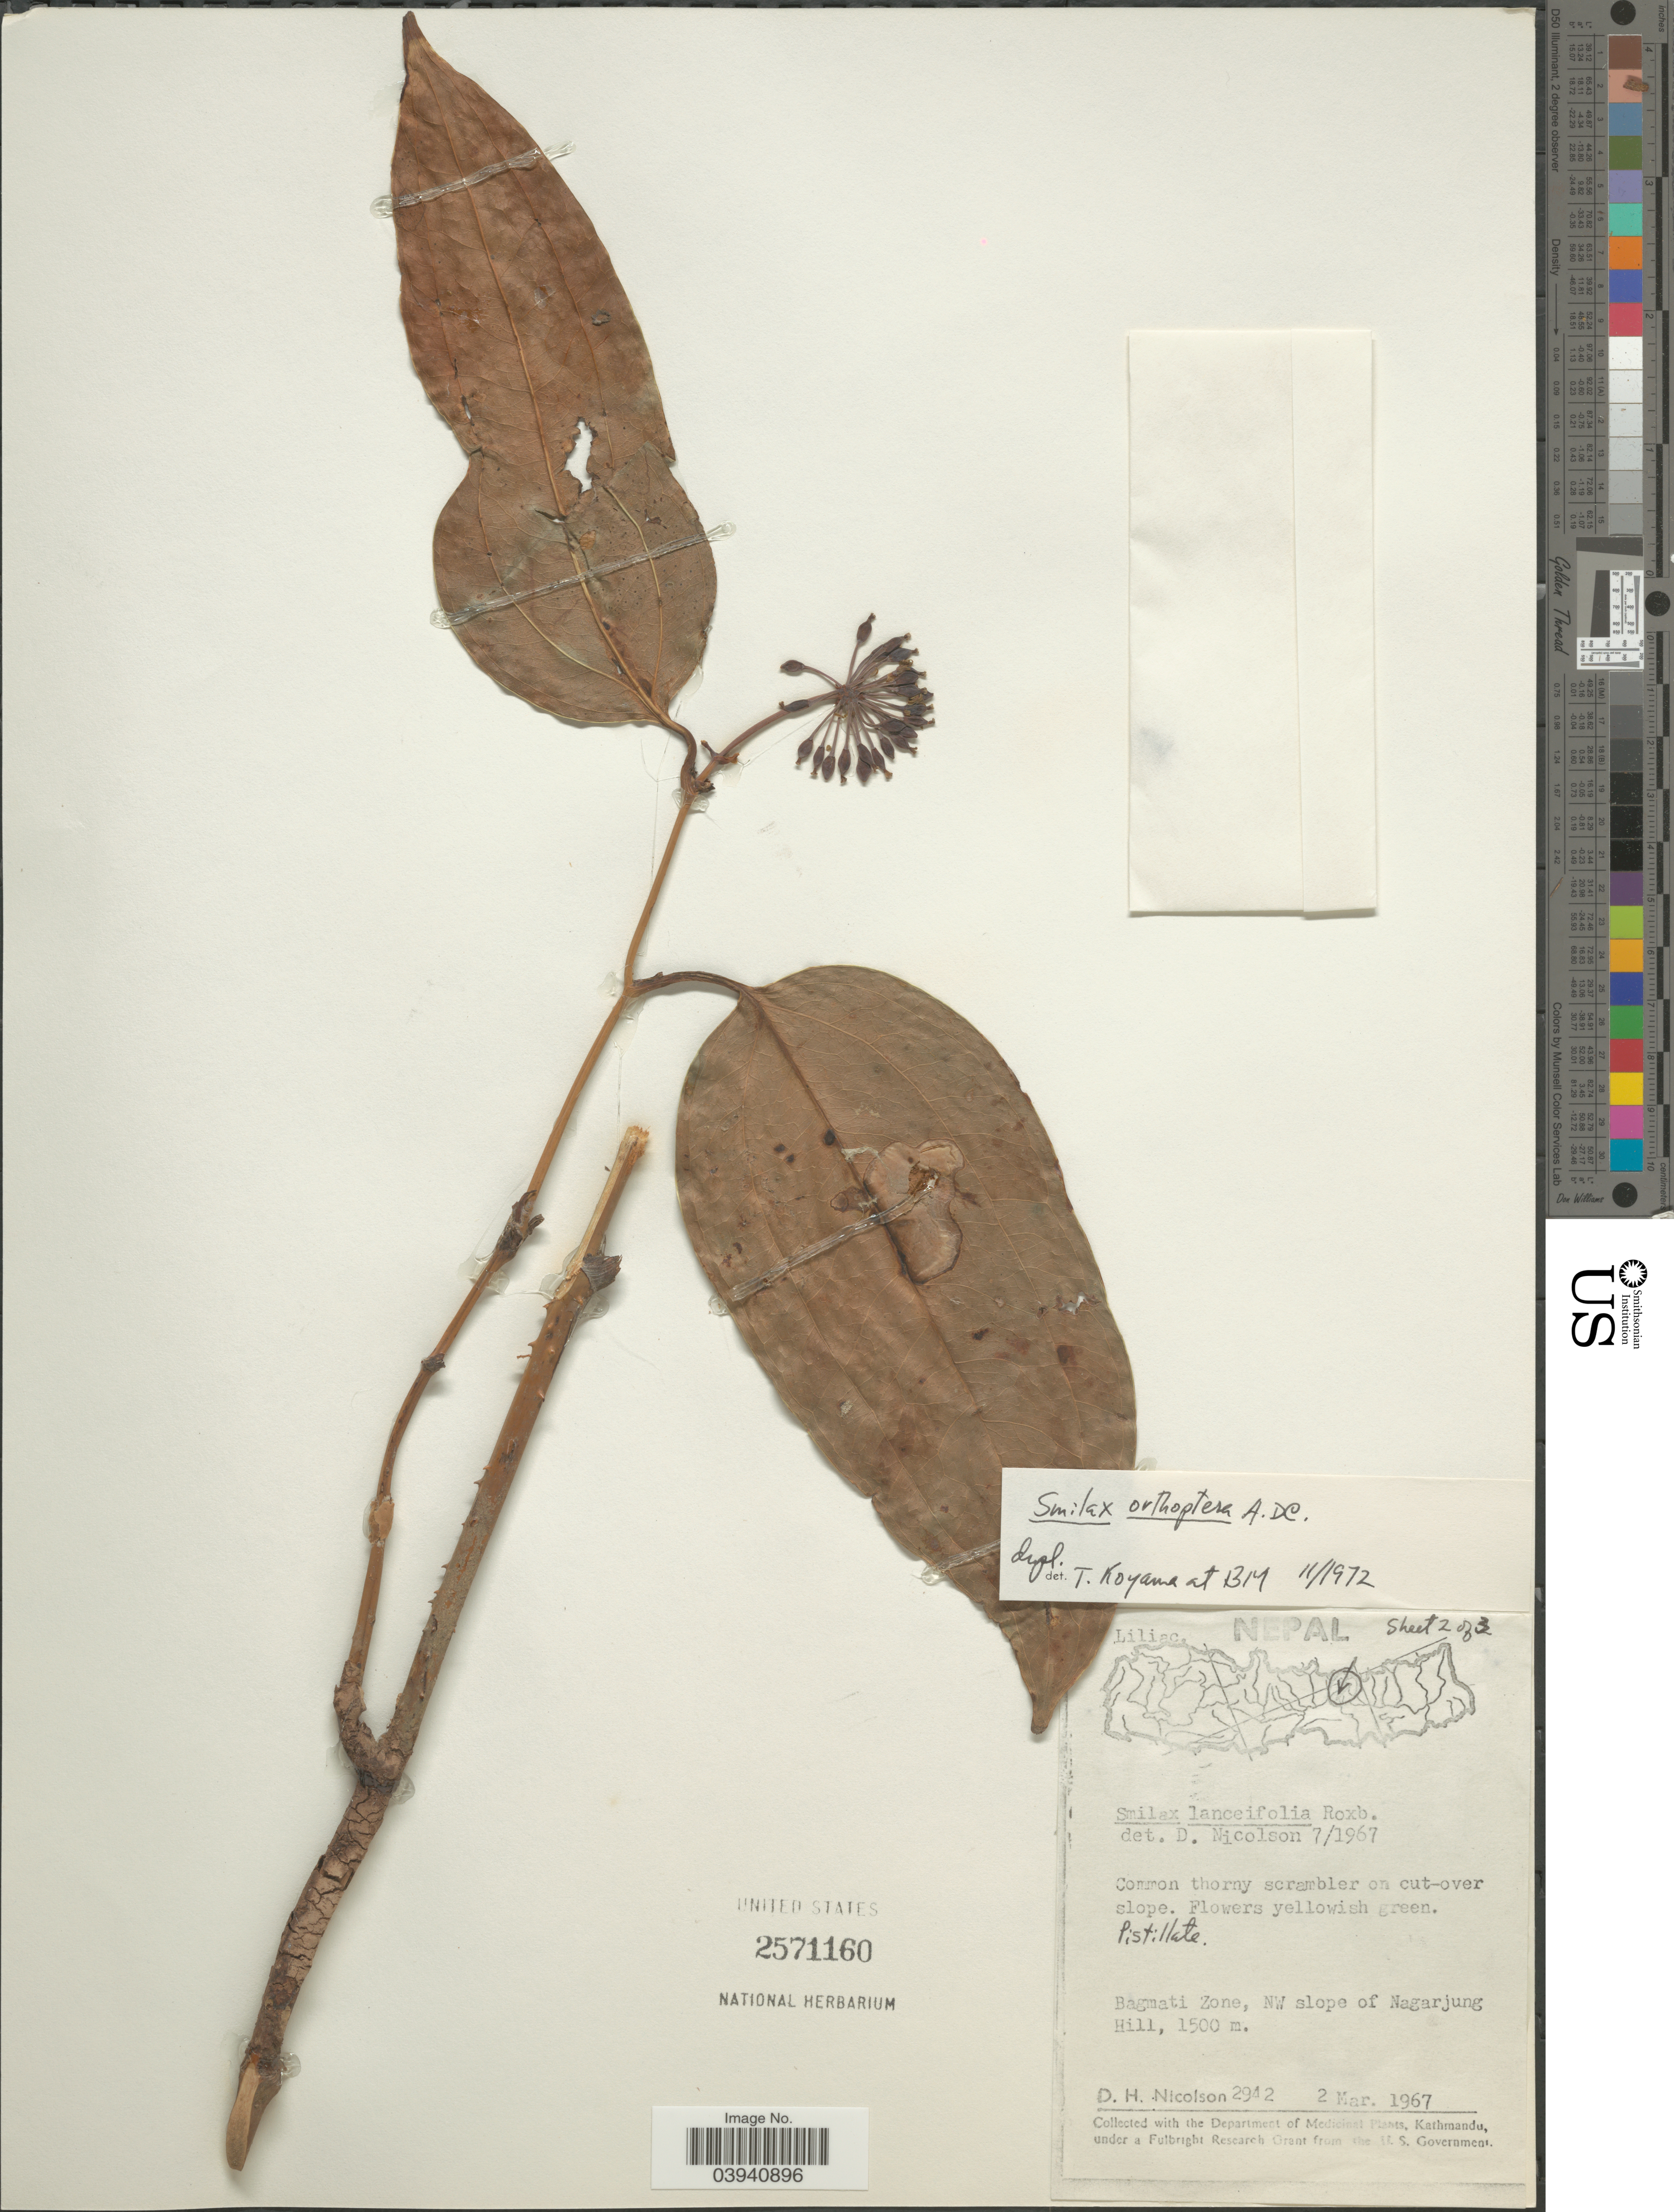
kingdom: Plantae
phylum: Tracheophyta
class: Liliopsida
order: Liliales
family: Smilacaceae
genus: Smilax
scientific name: Smilax orthoptera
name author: A. DC.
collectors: D. H. Nicolson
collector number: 2942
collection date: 1967-03-02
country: Nepal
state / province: Bagmati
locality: Common thorny scrambler on cut-over slope. Bagmati Zone, NW slope of Nagarjung Hill.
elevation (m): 1500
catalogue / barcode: US 2571160